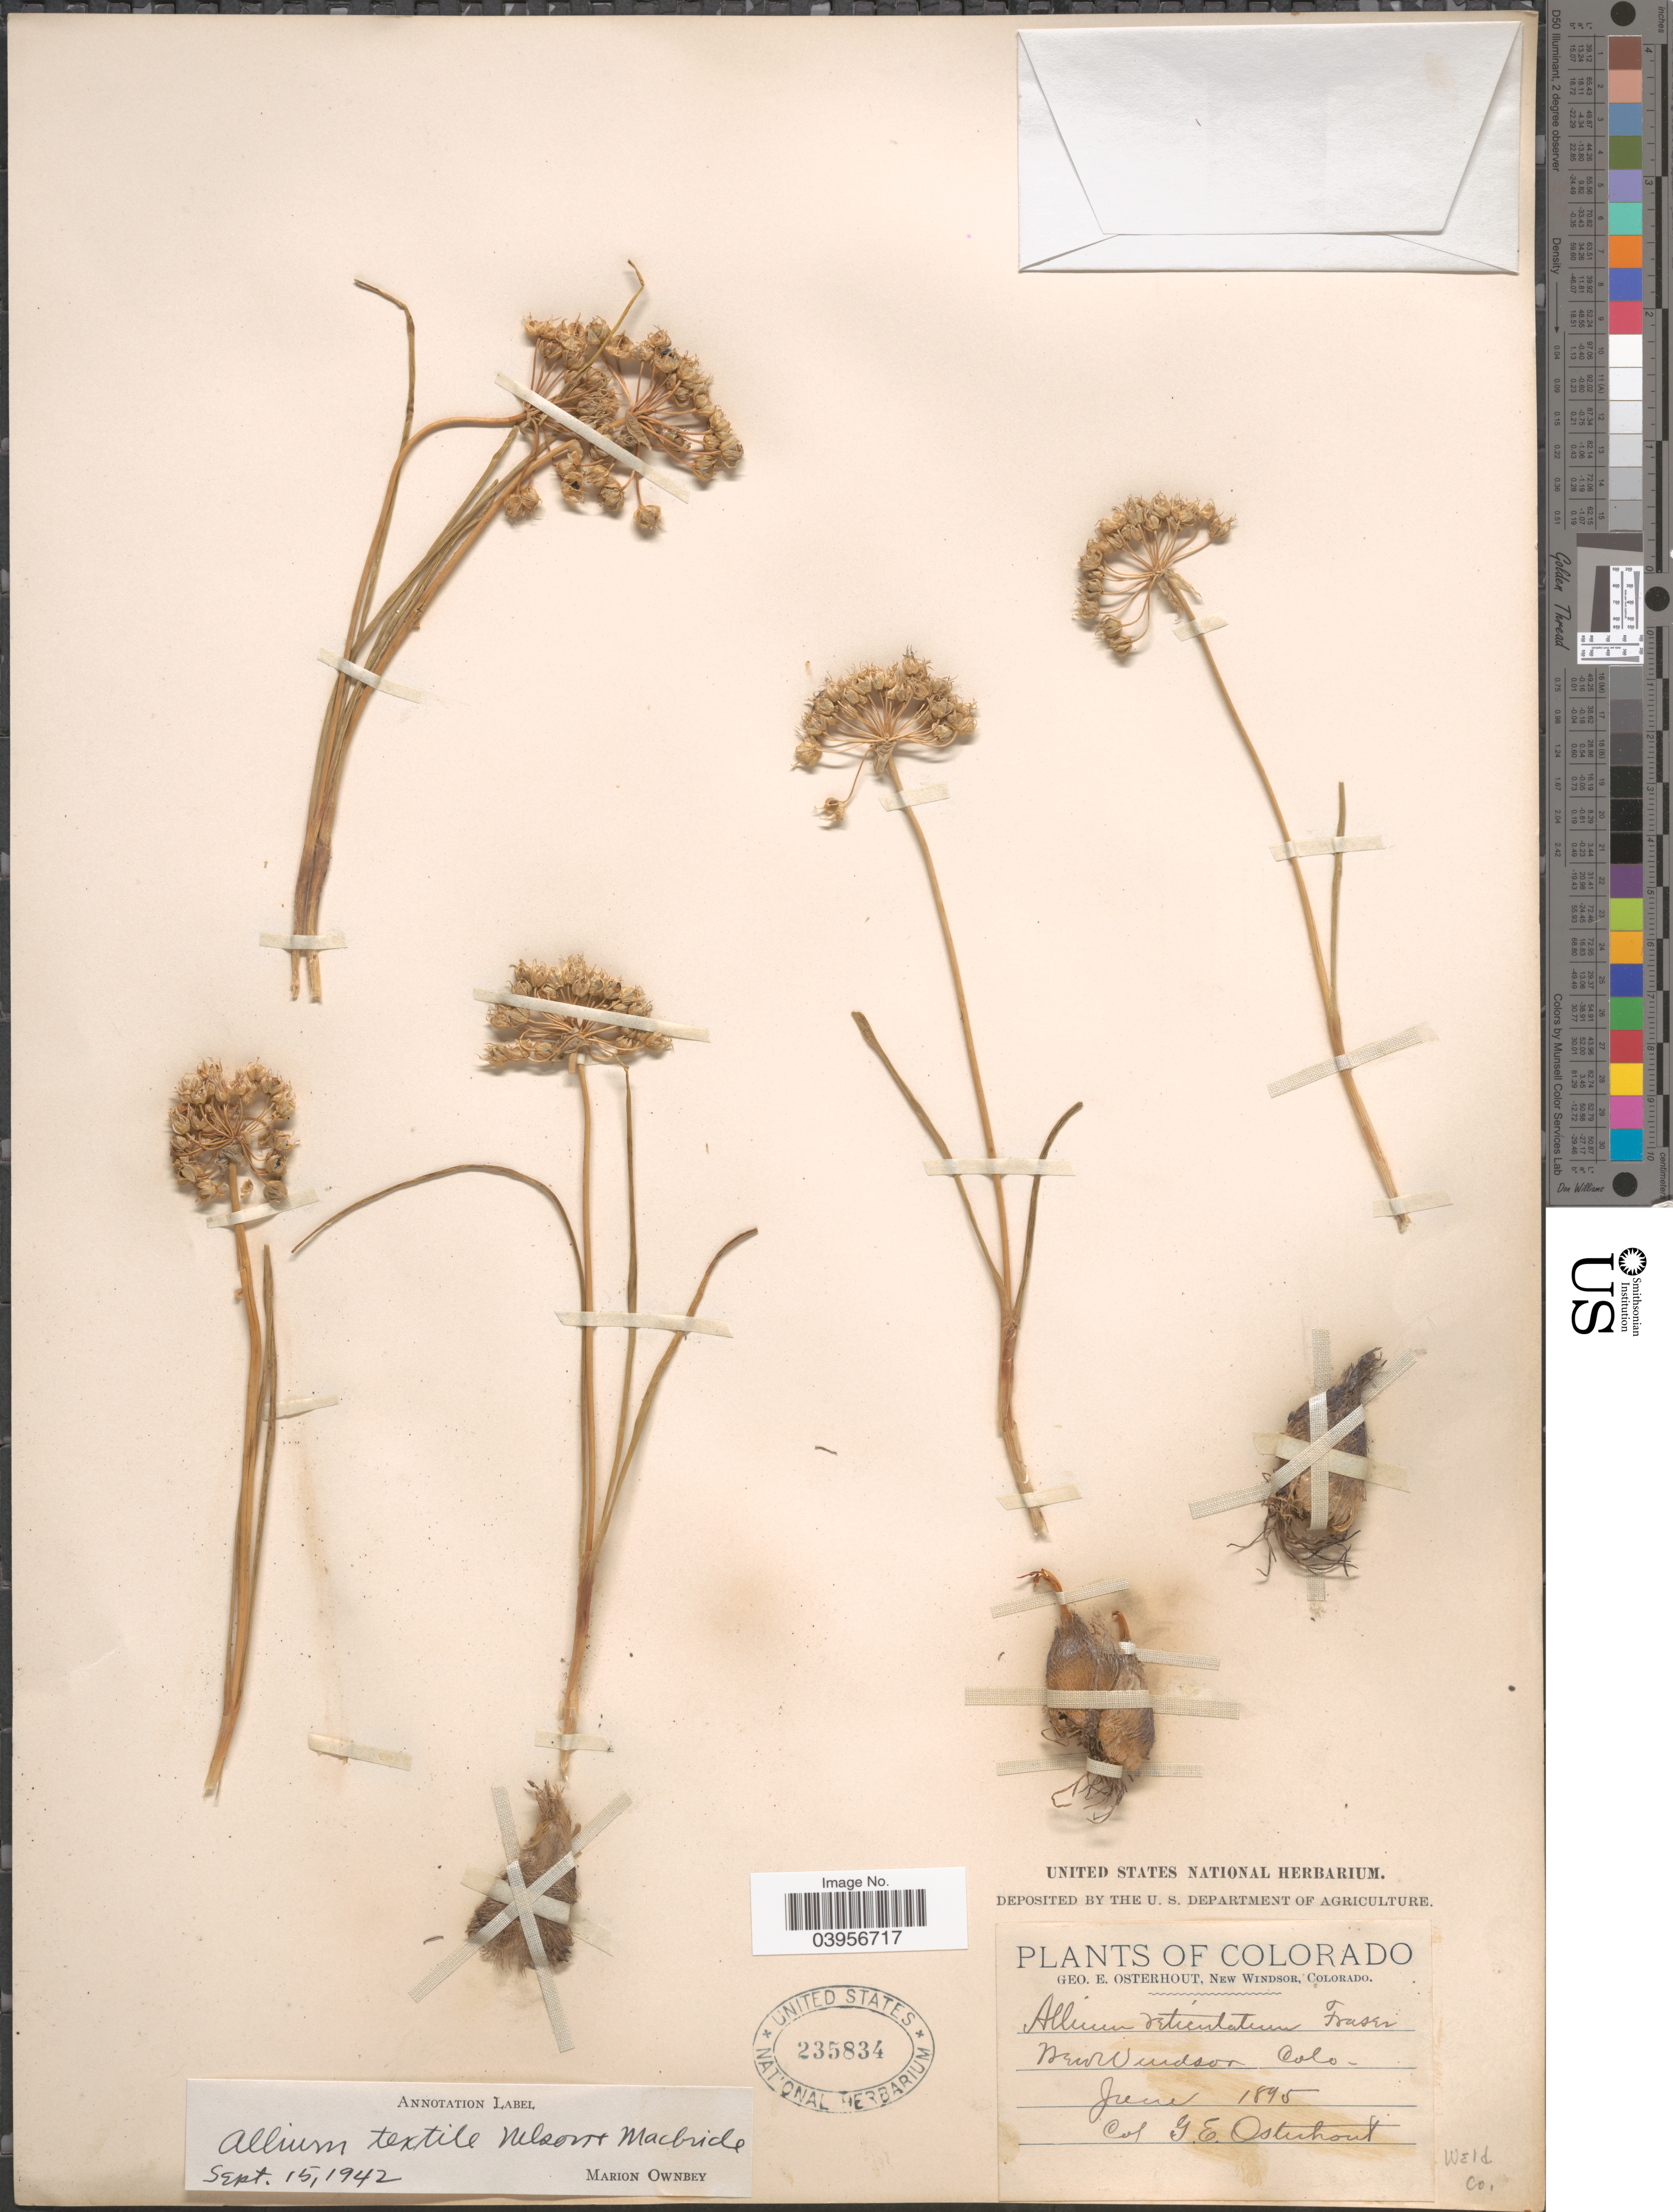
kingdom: Plantae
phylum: Tracheophyta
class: Liliopsida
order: Asparagales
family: Amaryllidaceae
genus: Allium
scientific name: Allium textile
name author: A. Nelson & J.F. Macbr.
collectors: G. Osterhout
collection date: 1895-06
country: United States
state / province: Colorado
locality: New Windsor. Weld Co.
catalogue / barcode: US 235834